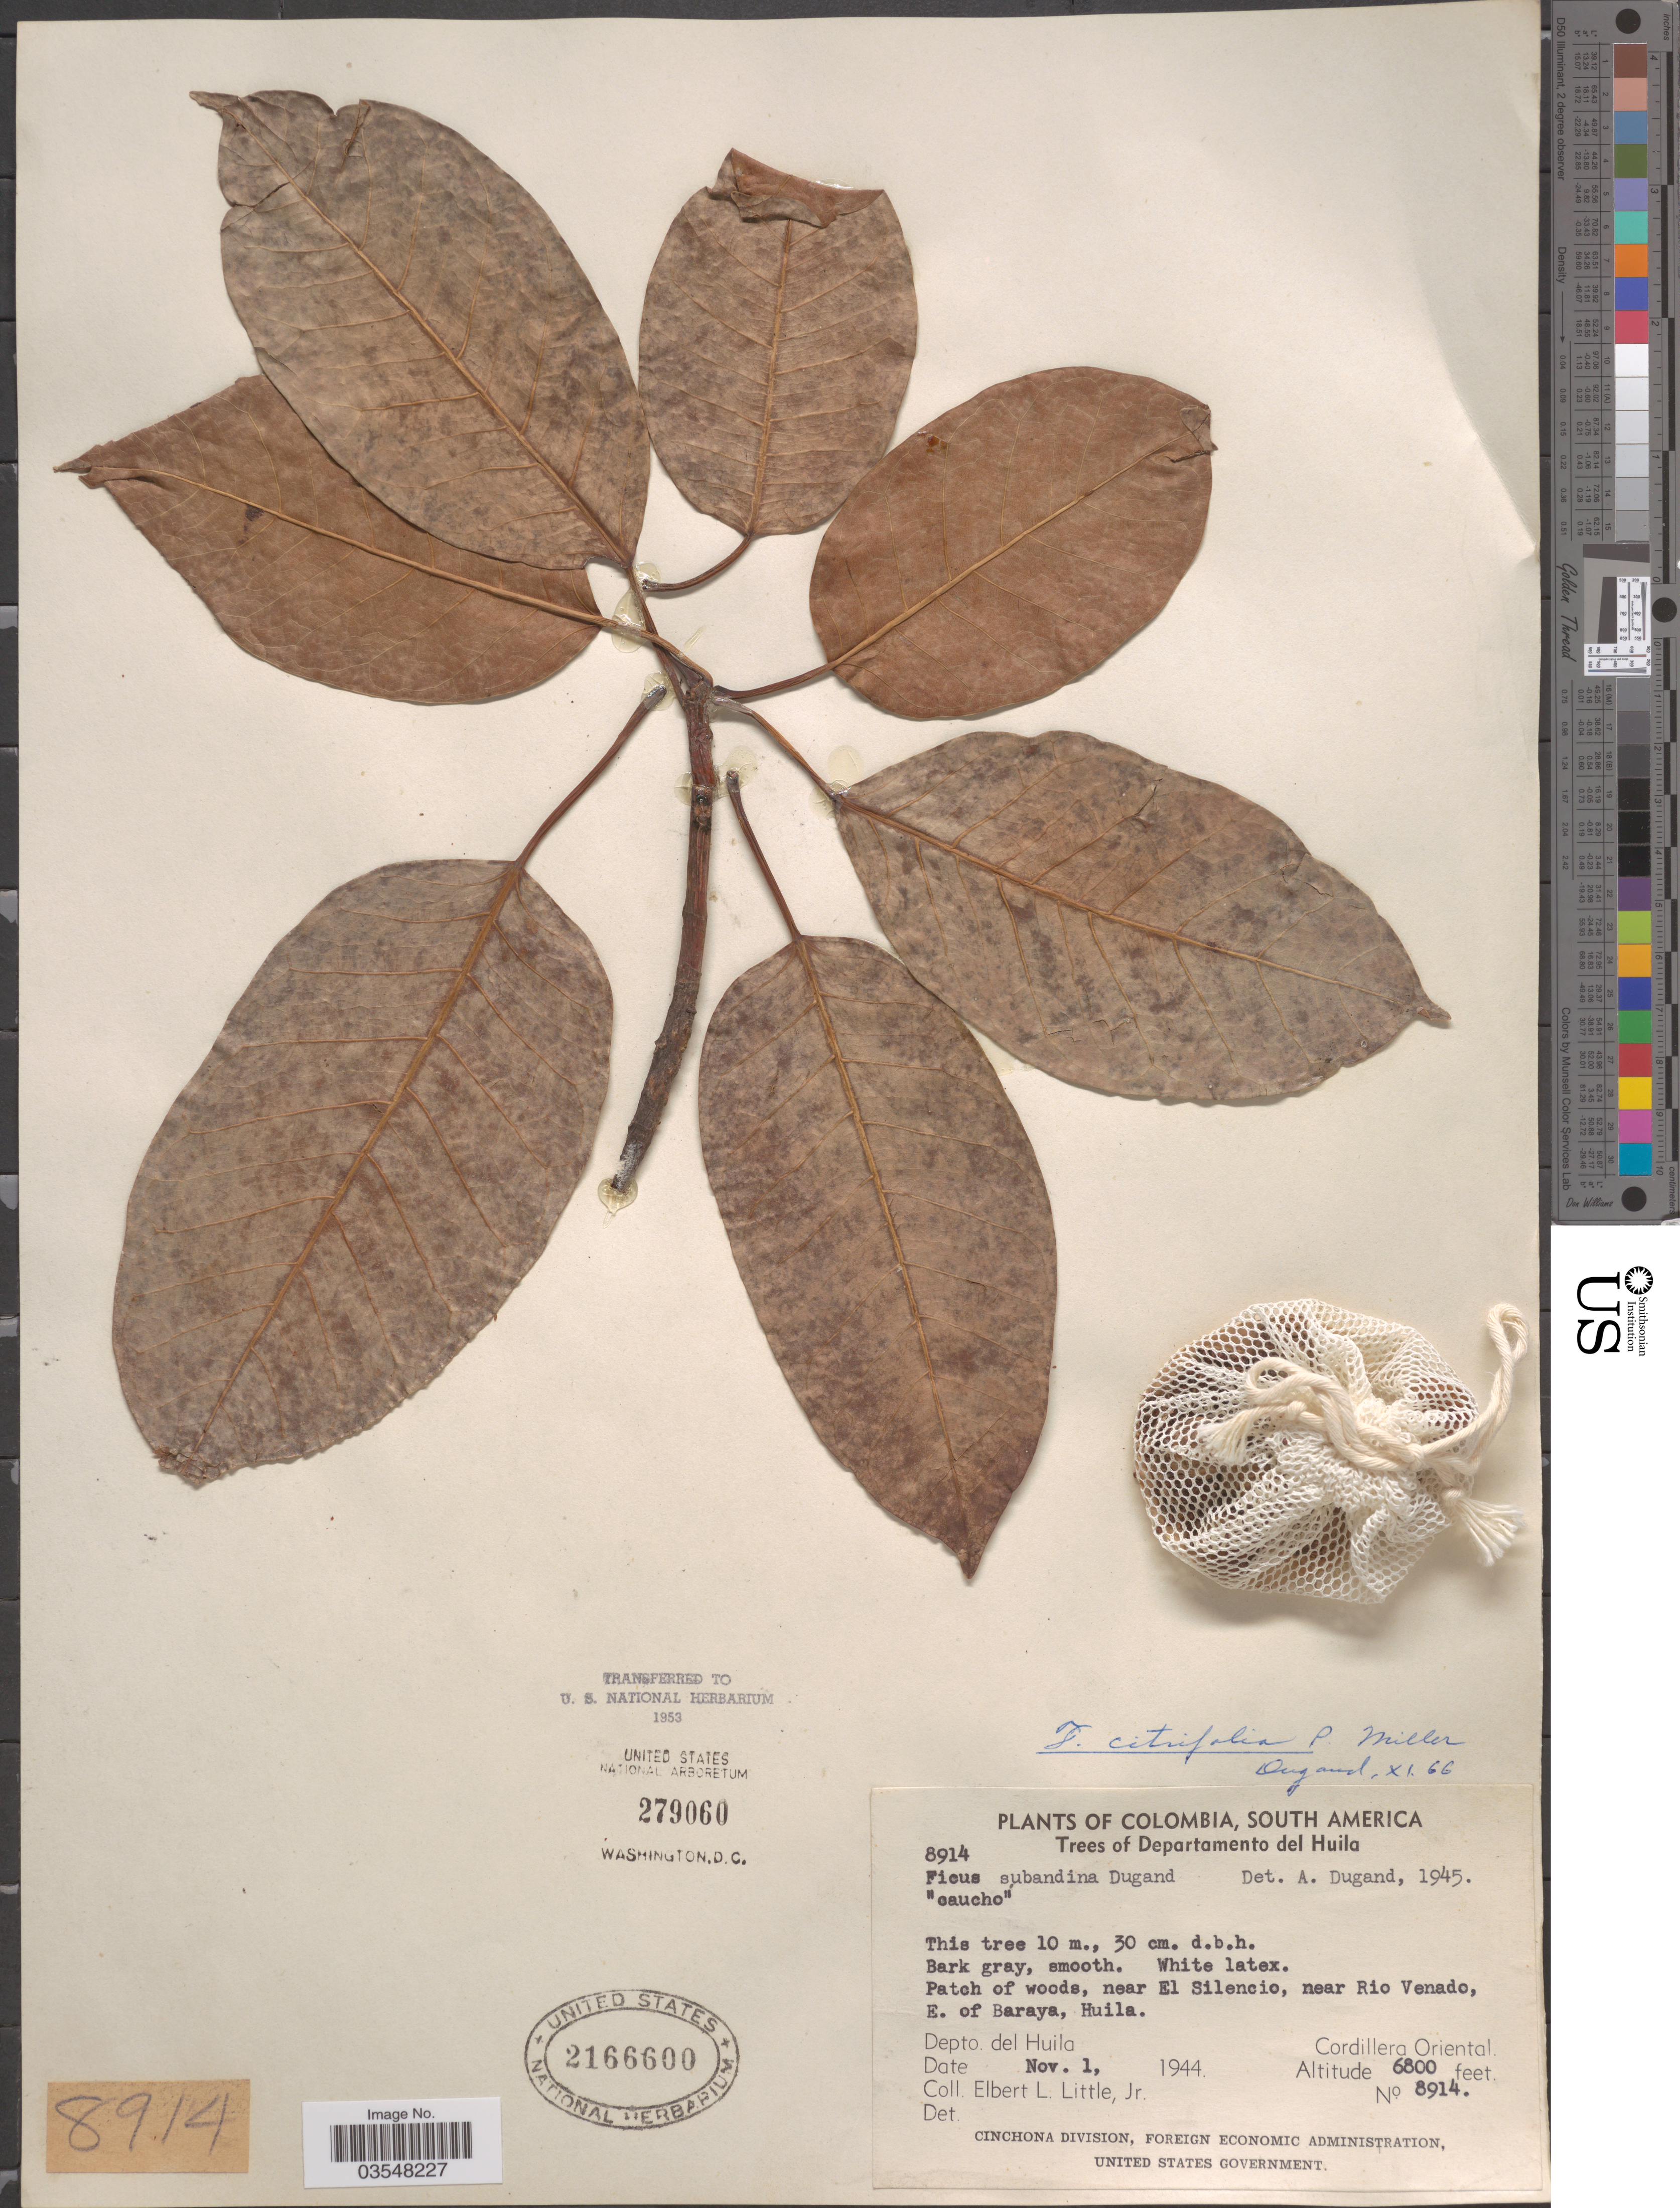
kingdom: Plantae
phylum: Tracheophyta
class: Magnoliopsida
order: Rosales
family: Moraceae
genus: Ficus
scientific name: Ficus citrifolia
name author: Mill.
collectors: E. L. Little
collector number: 8914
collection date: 1944-11-01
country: Colombia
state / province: Huila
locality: Departamento del Huila. Patch of woods, near El Silencio, near Rio Venado, E. of Baraya. Cordillera Oriental.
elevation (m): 2073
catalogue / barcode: US 2166600